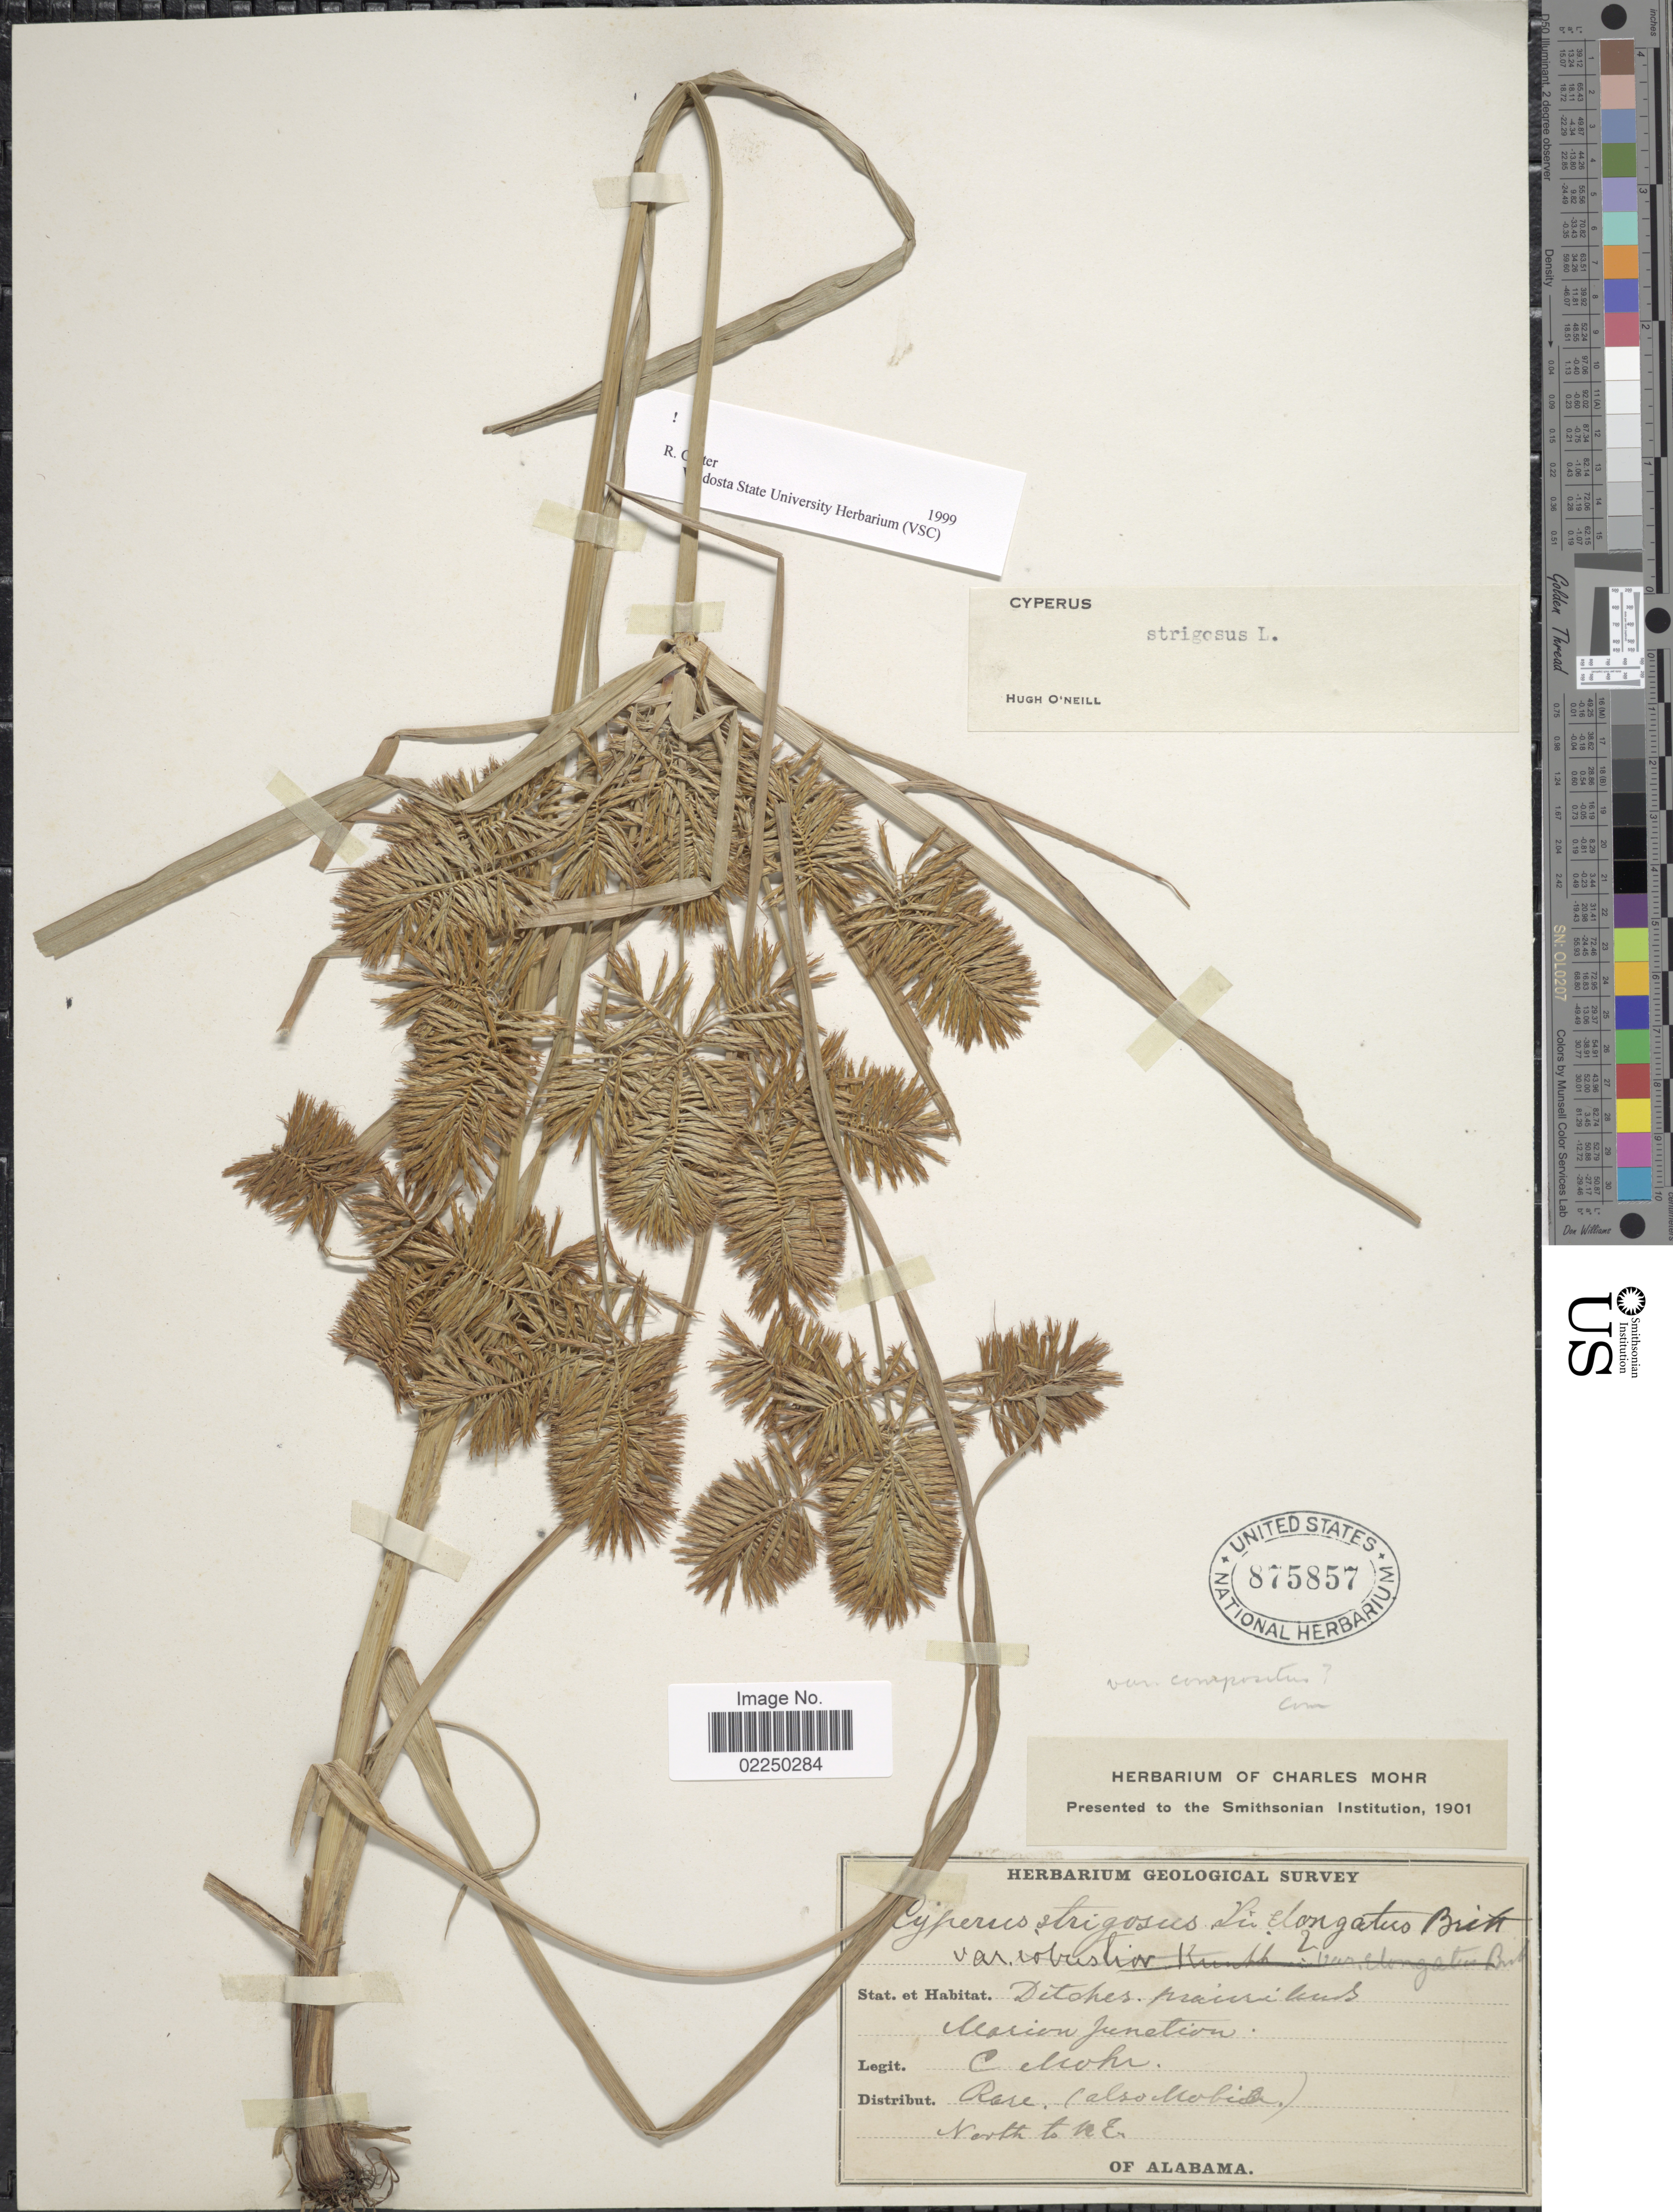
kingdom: Plantae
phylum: Tracheophyta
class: Liliopsida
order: Poales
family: Cyperaceae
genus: Cyperus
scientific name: Cyperus strigosus L.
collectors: C. T. Mohr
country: United States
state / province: Alabama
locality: Ditches, prairielands, Marion Junction, North to N.E. [unsure placement] Also Mobile, North to NE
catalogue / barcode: US 875857